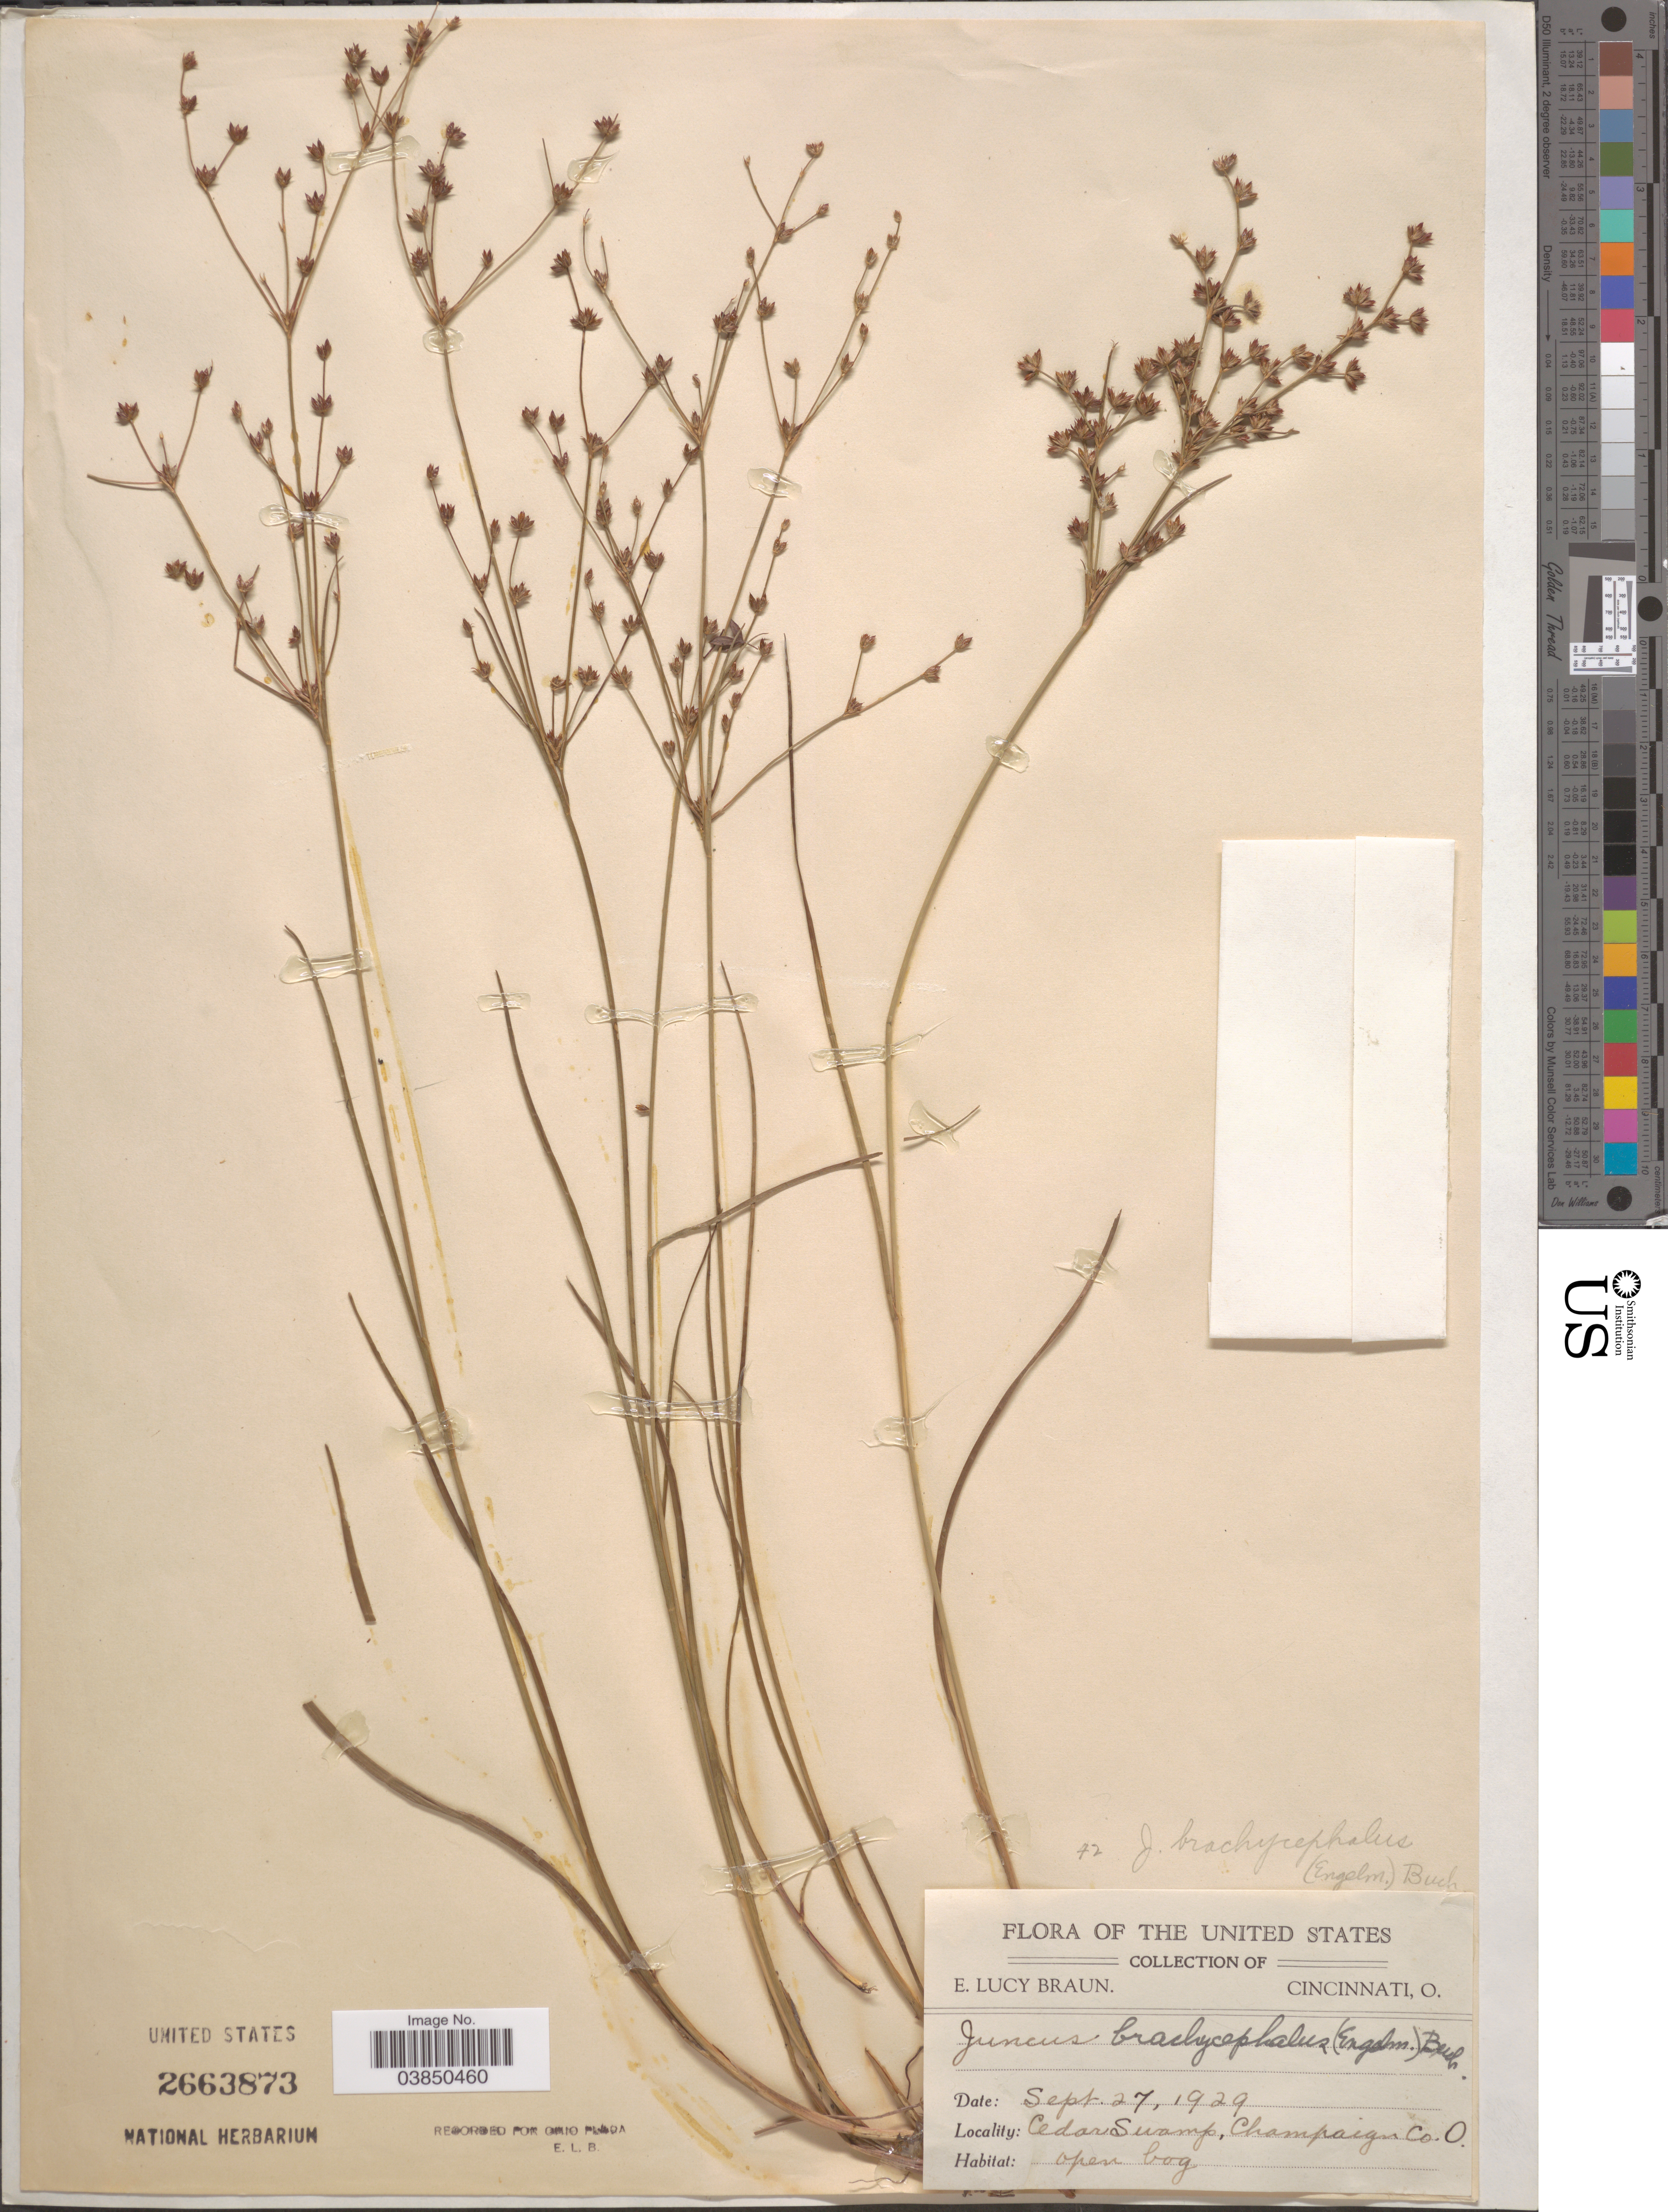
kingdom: Plantae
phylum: Tracheophyta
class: Liliopsida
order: Poales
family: Juncaceae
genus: Juncus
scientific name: Juncus brachycephalus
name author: (Engelm.) Buchenau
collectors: E. L. Braun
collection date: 1929-09-27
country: United States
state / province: Ohio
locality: Cedar Swamp, Champaign Co.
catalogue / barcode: US 2663873